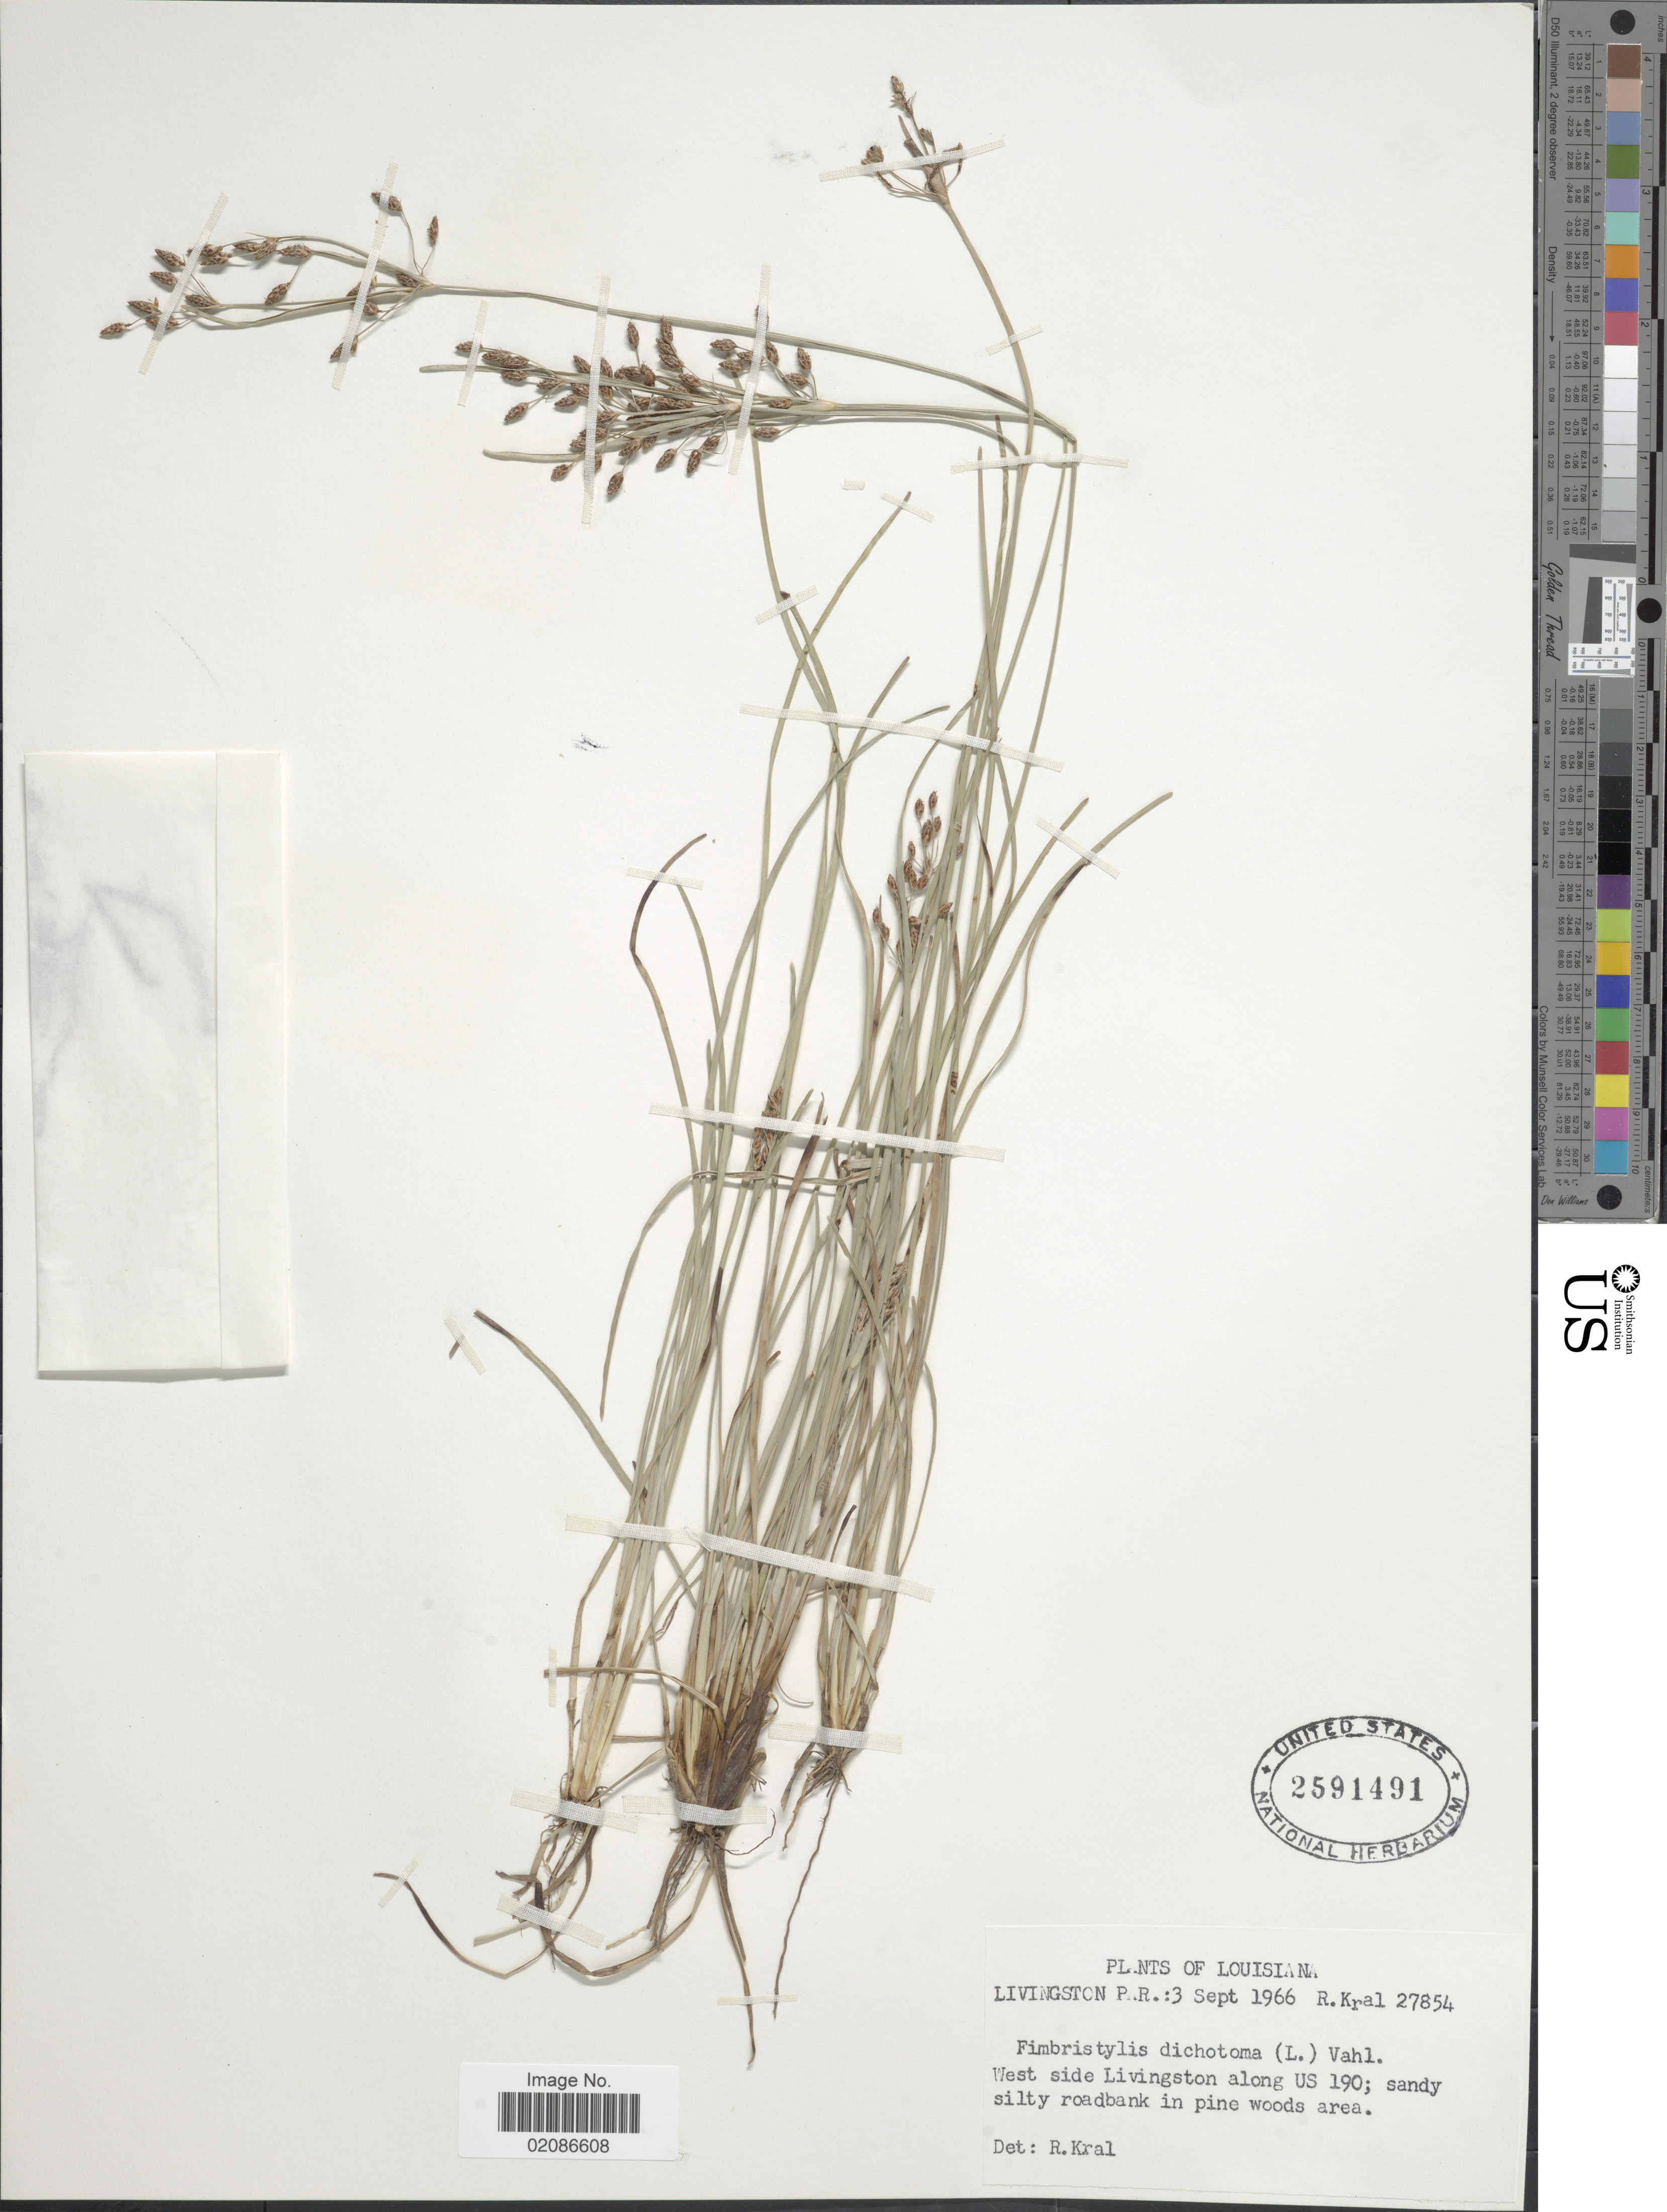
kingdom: Plantae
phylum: Tracheophyta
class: Liliopsida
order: Poales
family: Cyperaceae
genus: Fimbristylis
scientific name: Fimbristylis dichotoma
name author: (L.) Vahl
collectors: R. Kral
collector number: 27854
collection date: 1966-09-03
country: United States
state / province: Louisiana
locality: West side of Livingston along US 190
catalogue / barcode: US 2591491